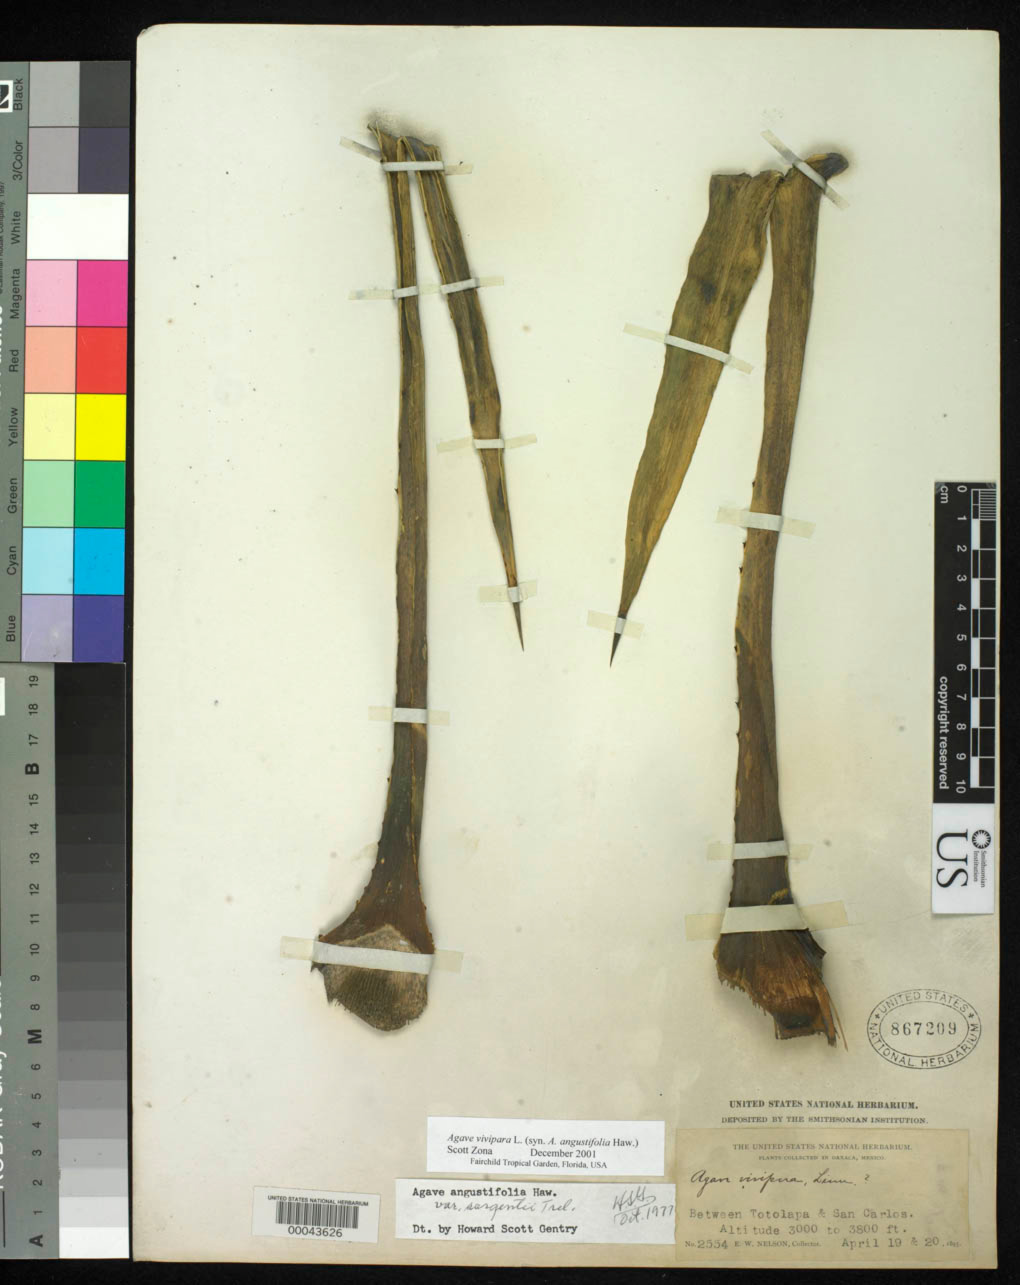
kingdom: Plantae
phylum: Tracheophyta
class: Liliopsida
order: Asparagales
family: Asparagaceae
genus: Agave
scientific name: Agave vivipara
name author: L.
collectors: E. W. Nelson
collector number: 2554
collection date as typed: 19 Apr 1895 and 20 Apr 1895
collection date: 1895-04-19,1895-04-20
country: Mexico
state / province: Oaxaca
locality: Between totlapa and san carlos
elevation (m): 914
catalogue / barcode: US 867209